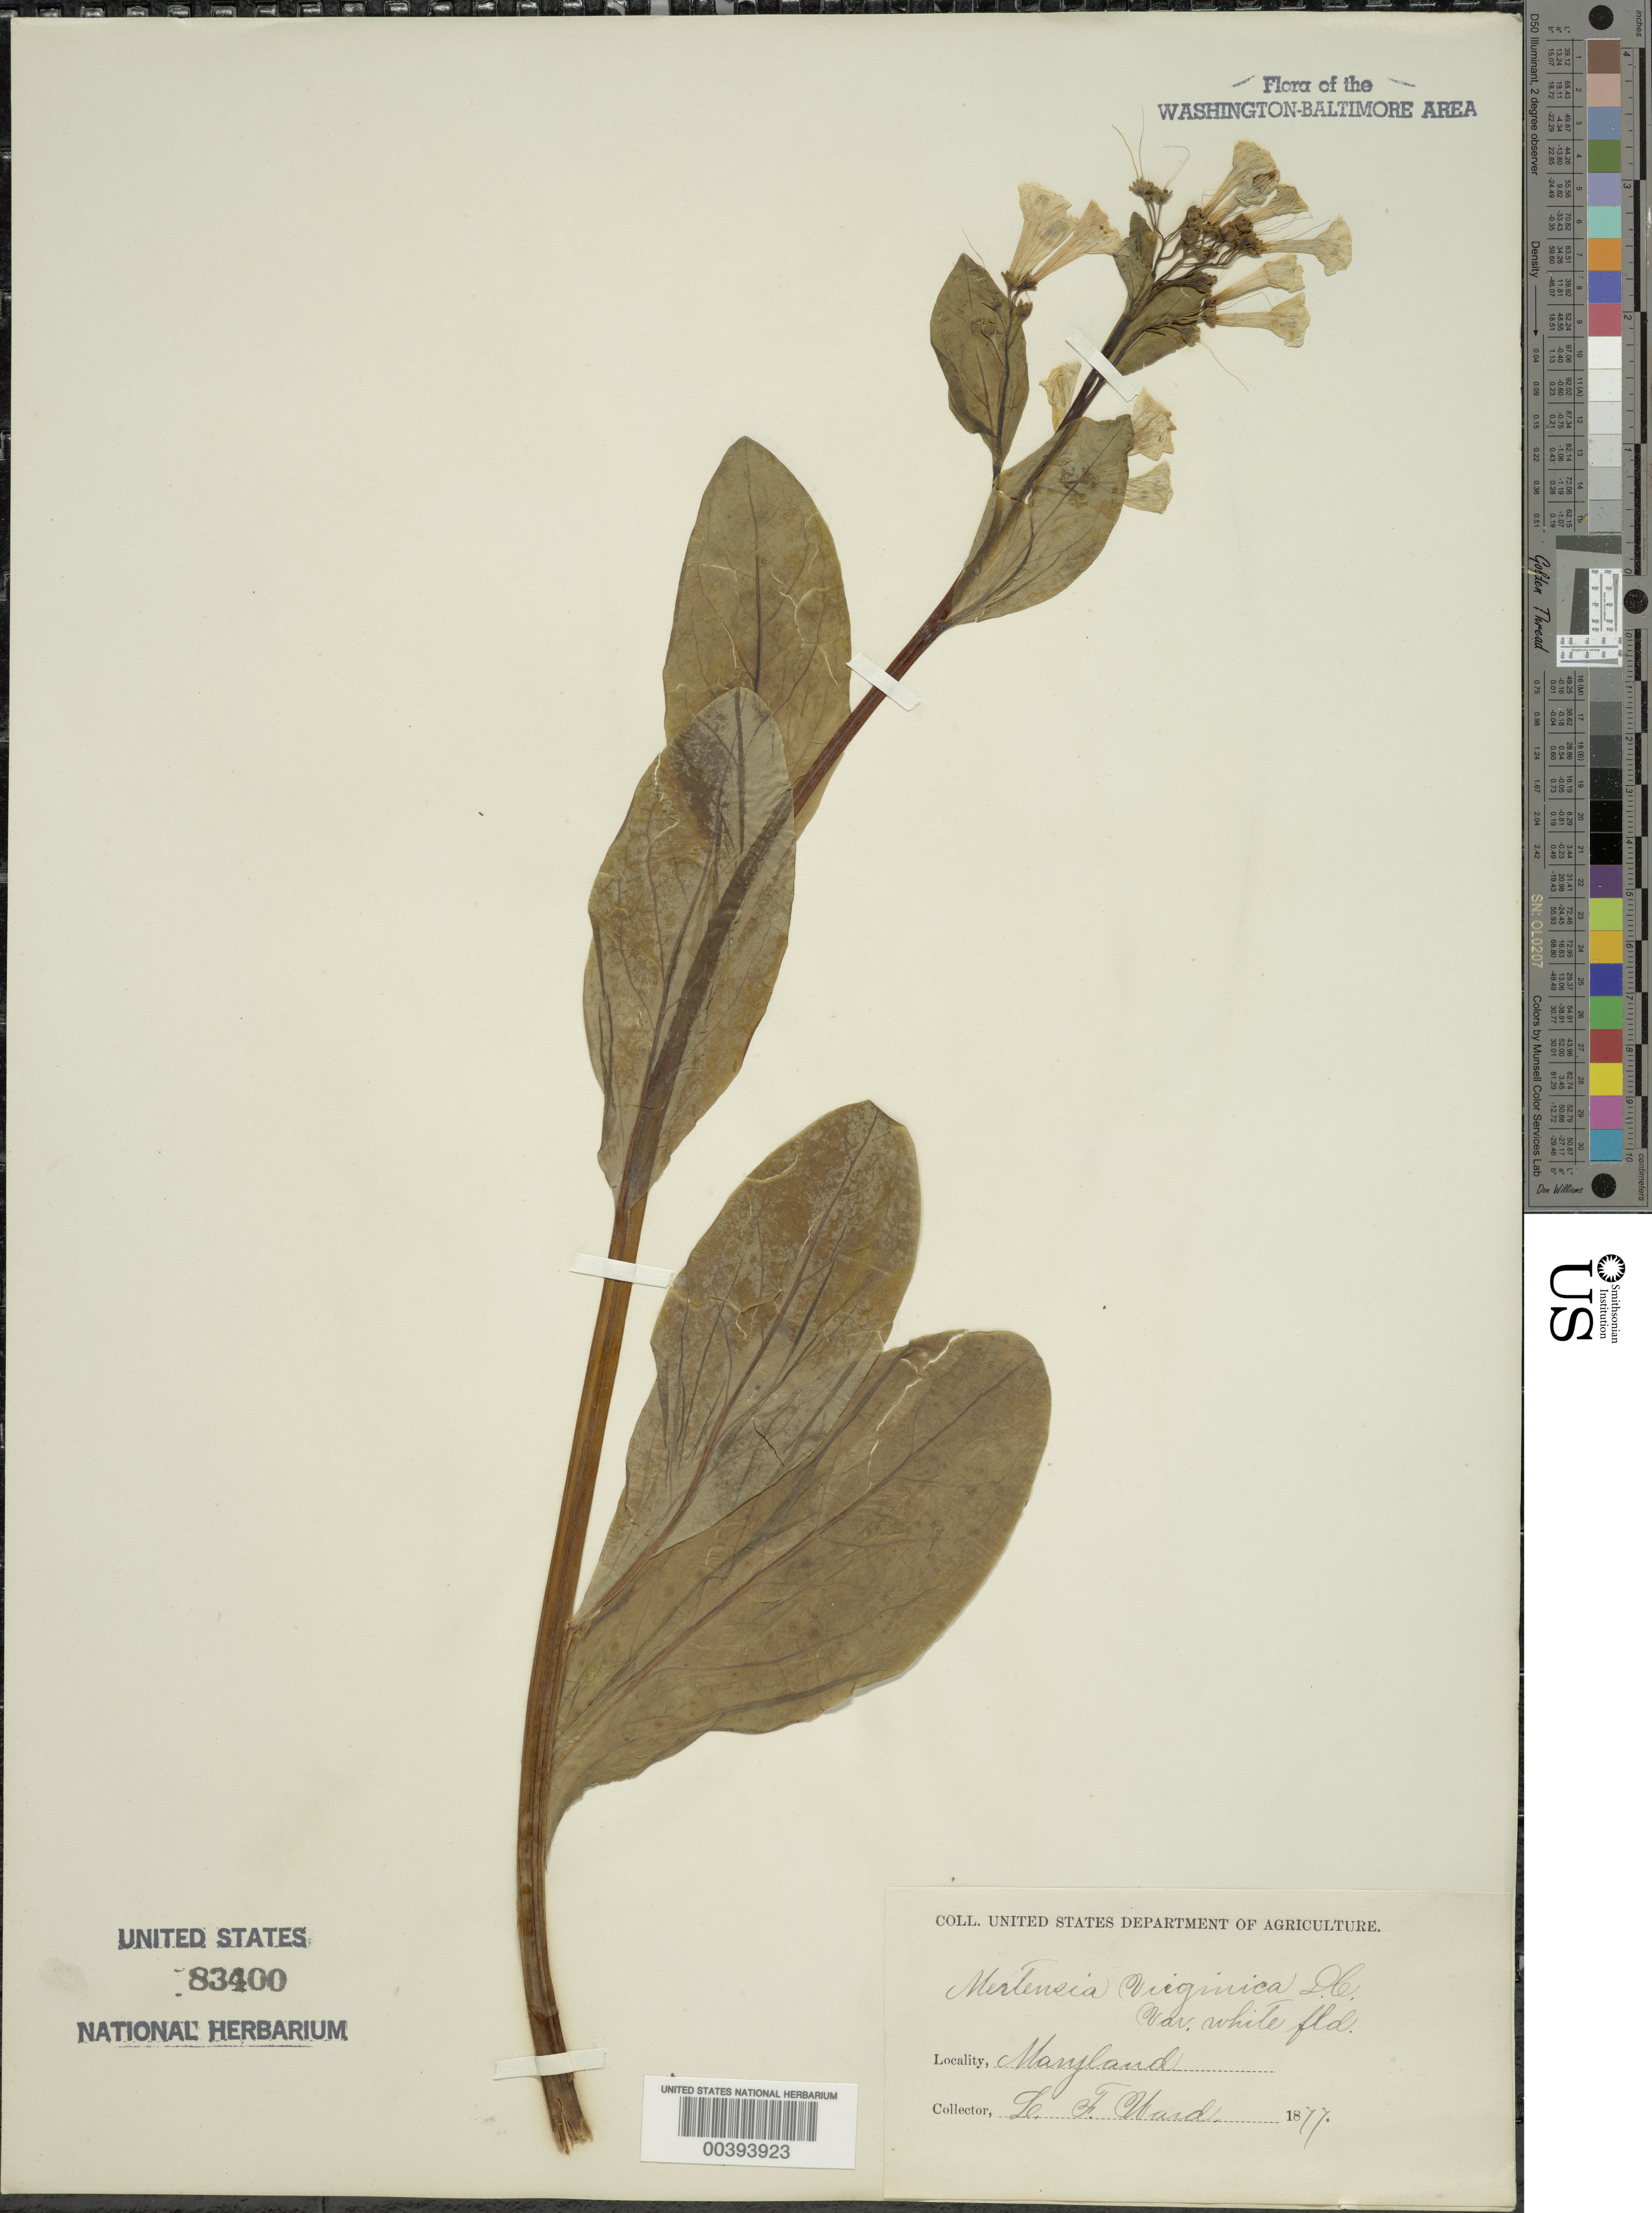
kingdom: Plantae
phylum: Tracheophyta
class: Magnoliopsida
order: Boraginales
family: Boraginaceae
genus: Mertensia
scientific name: Mertensia virginica f. alba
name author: H.A. Allard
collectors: L. F. Ward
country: United States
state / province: Maryland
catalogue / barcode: US 83400